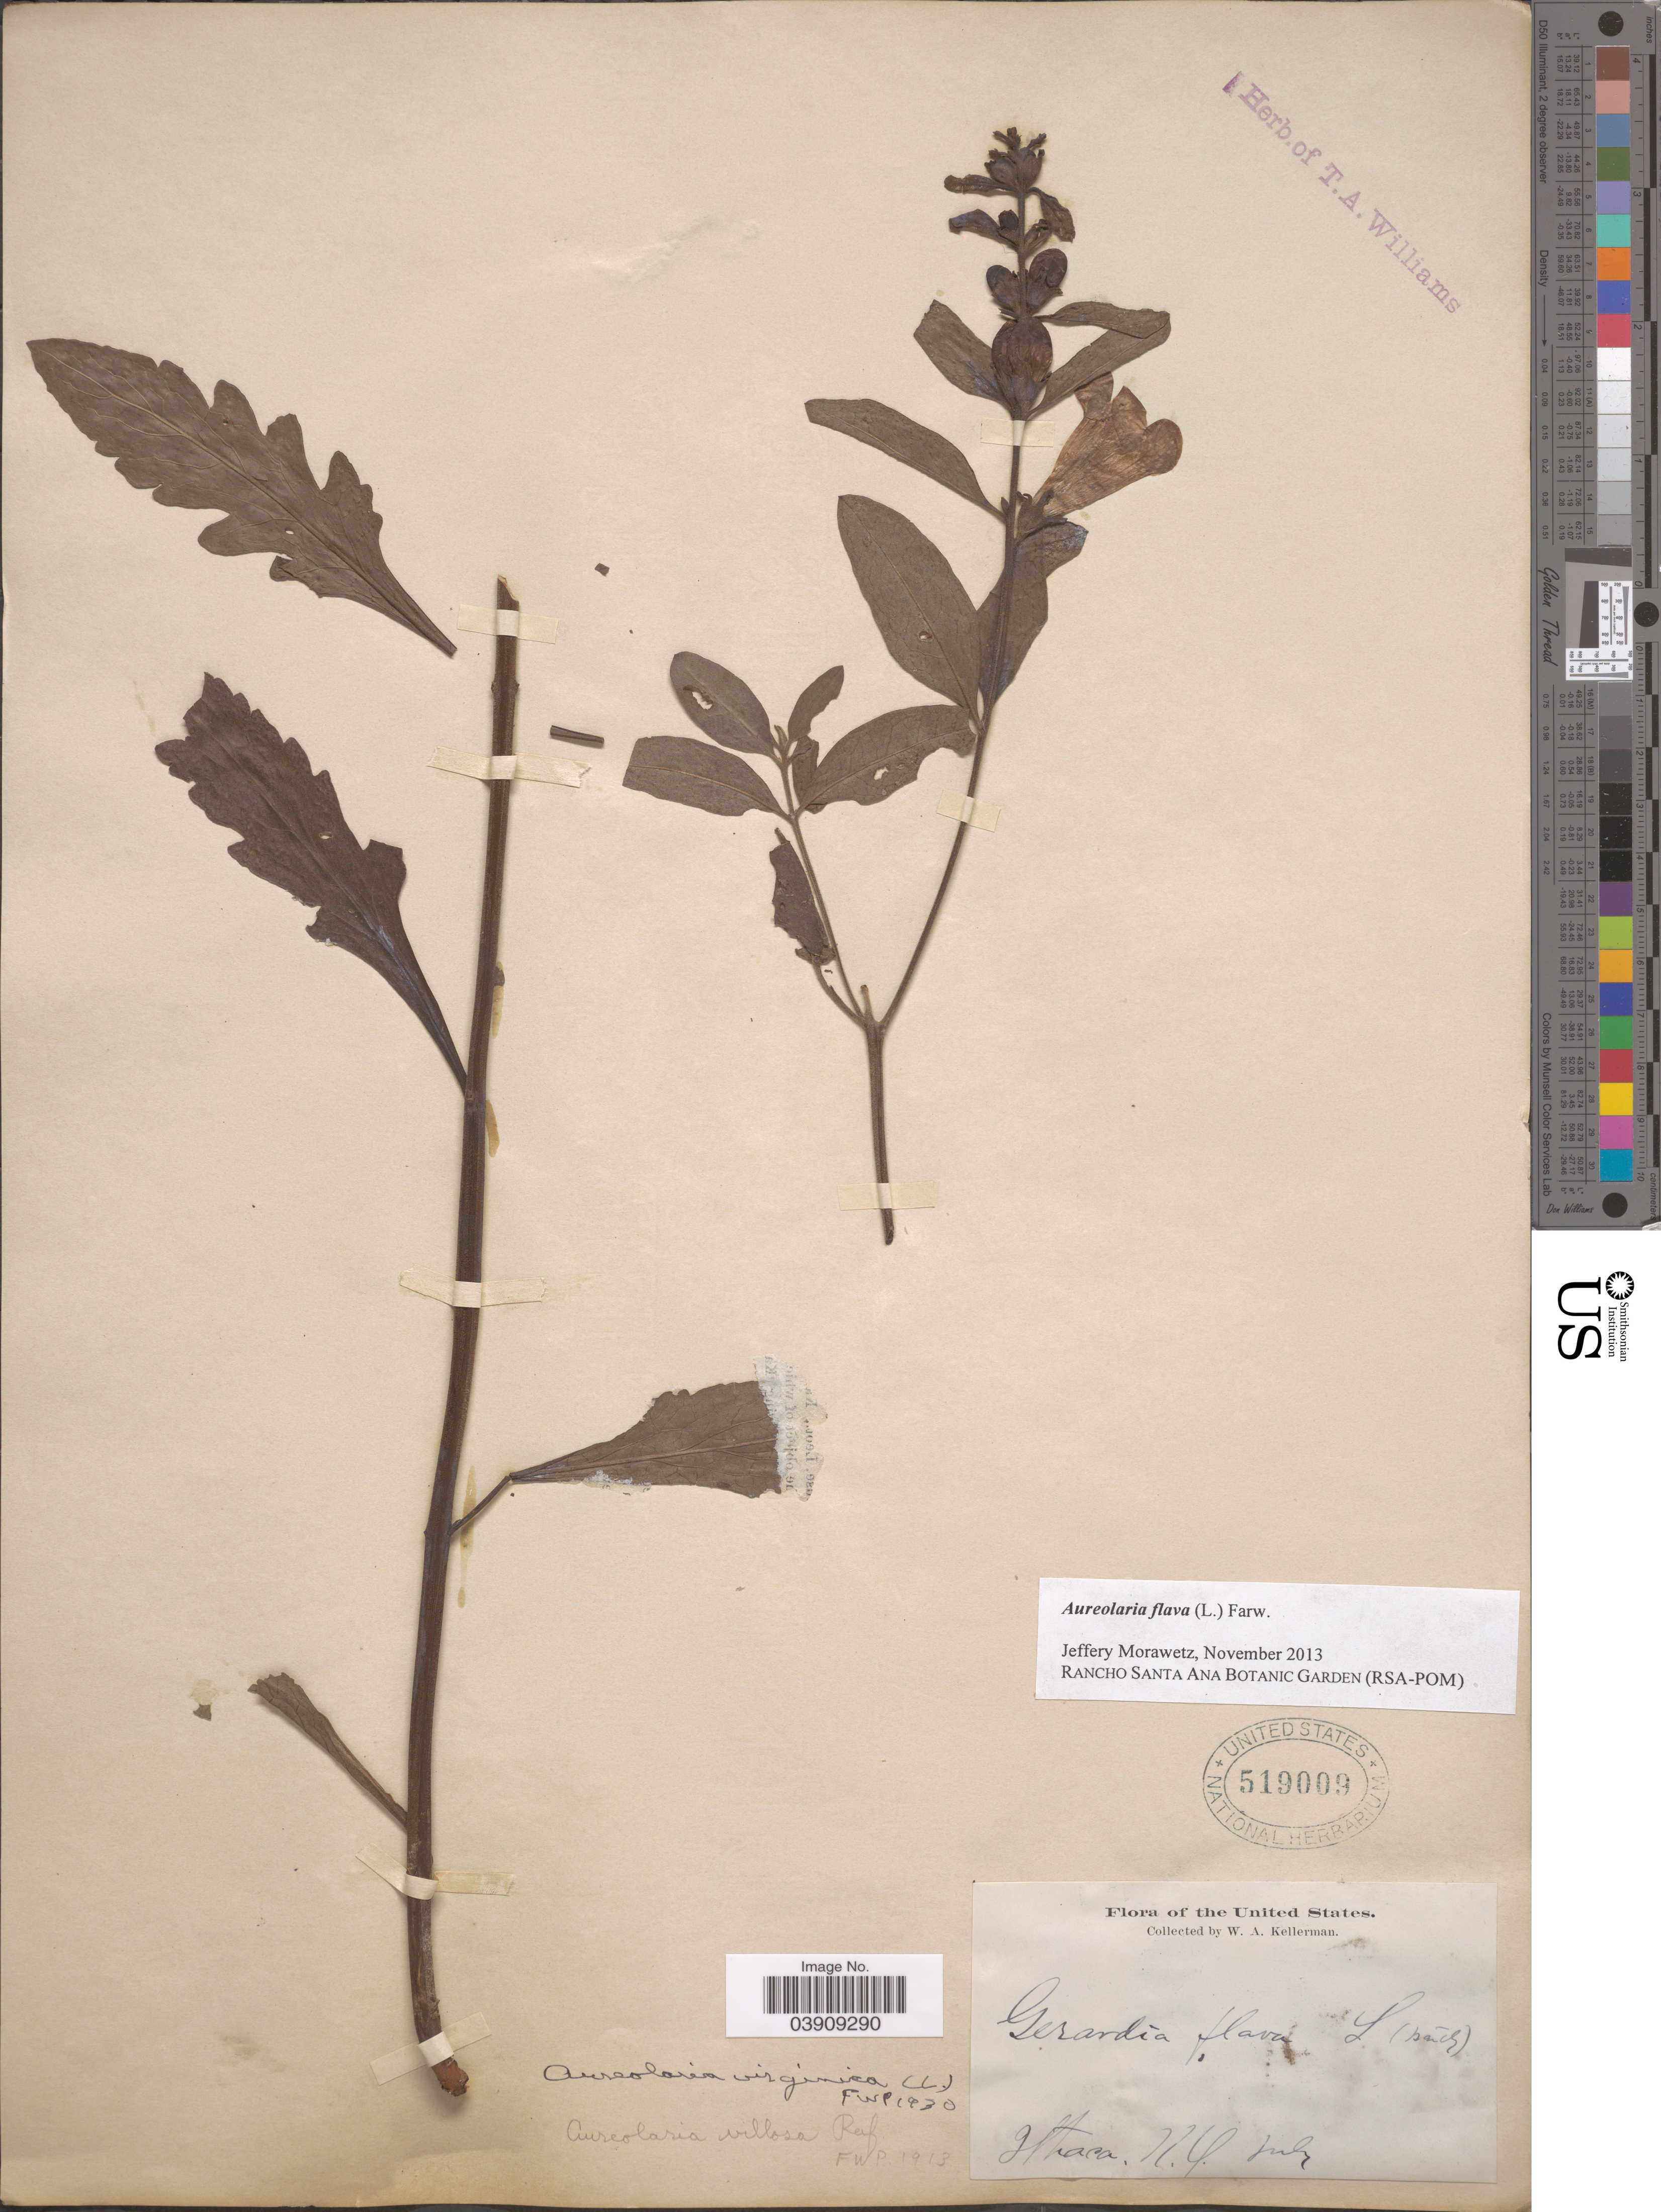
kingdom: Plantae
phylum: Tracheophyta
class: Magnoliopsida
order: Lamiales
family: Orobanchaceae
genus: Aureolaria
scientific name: Aureolaria flava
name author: (L.) Farw.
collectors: W. Kellerman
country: United States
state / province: New York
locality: Ithaca.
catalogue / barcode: US 519009